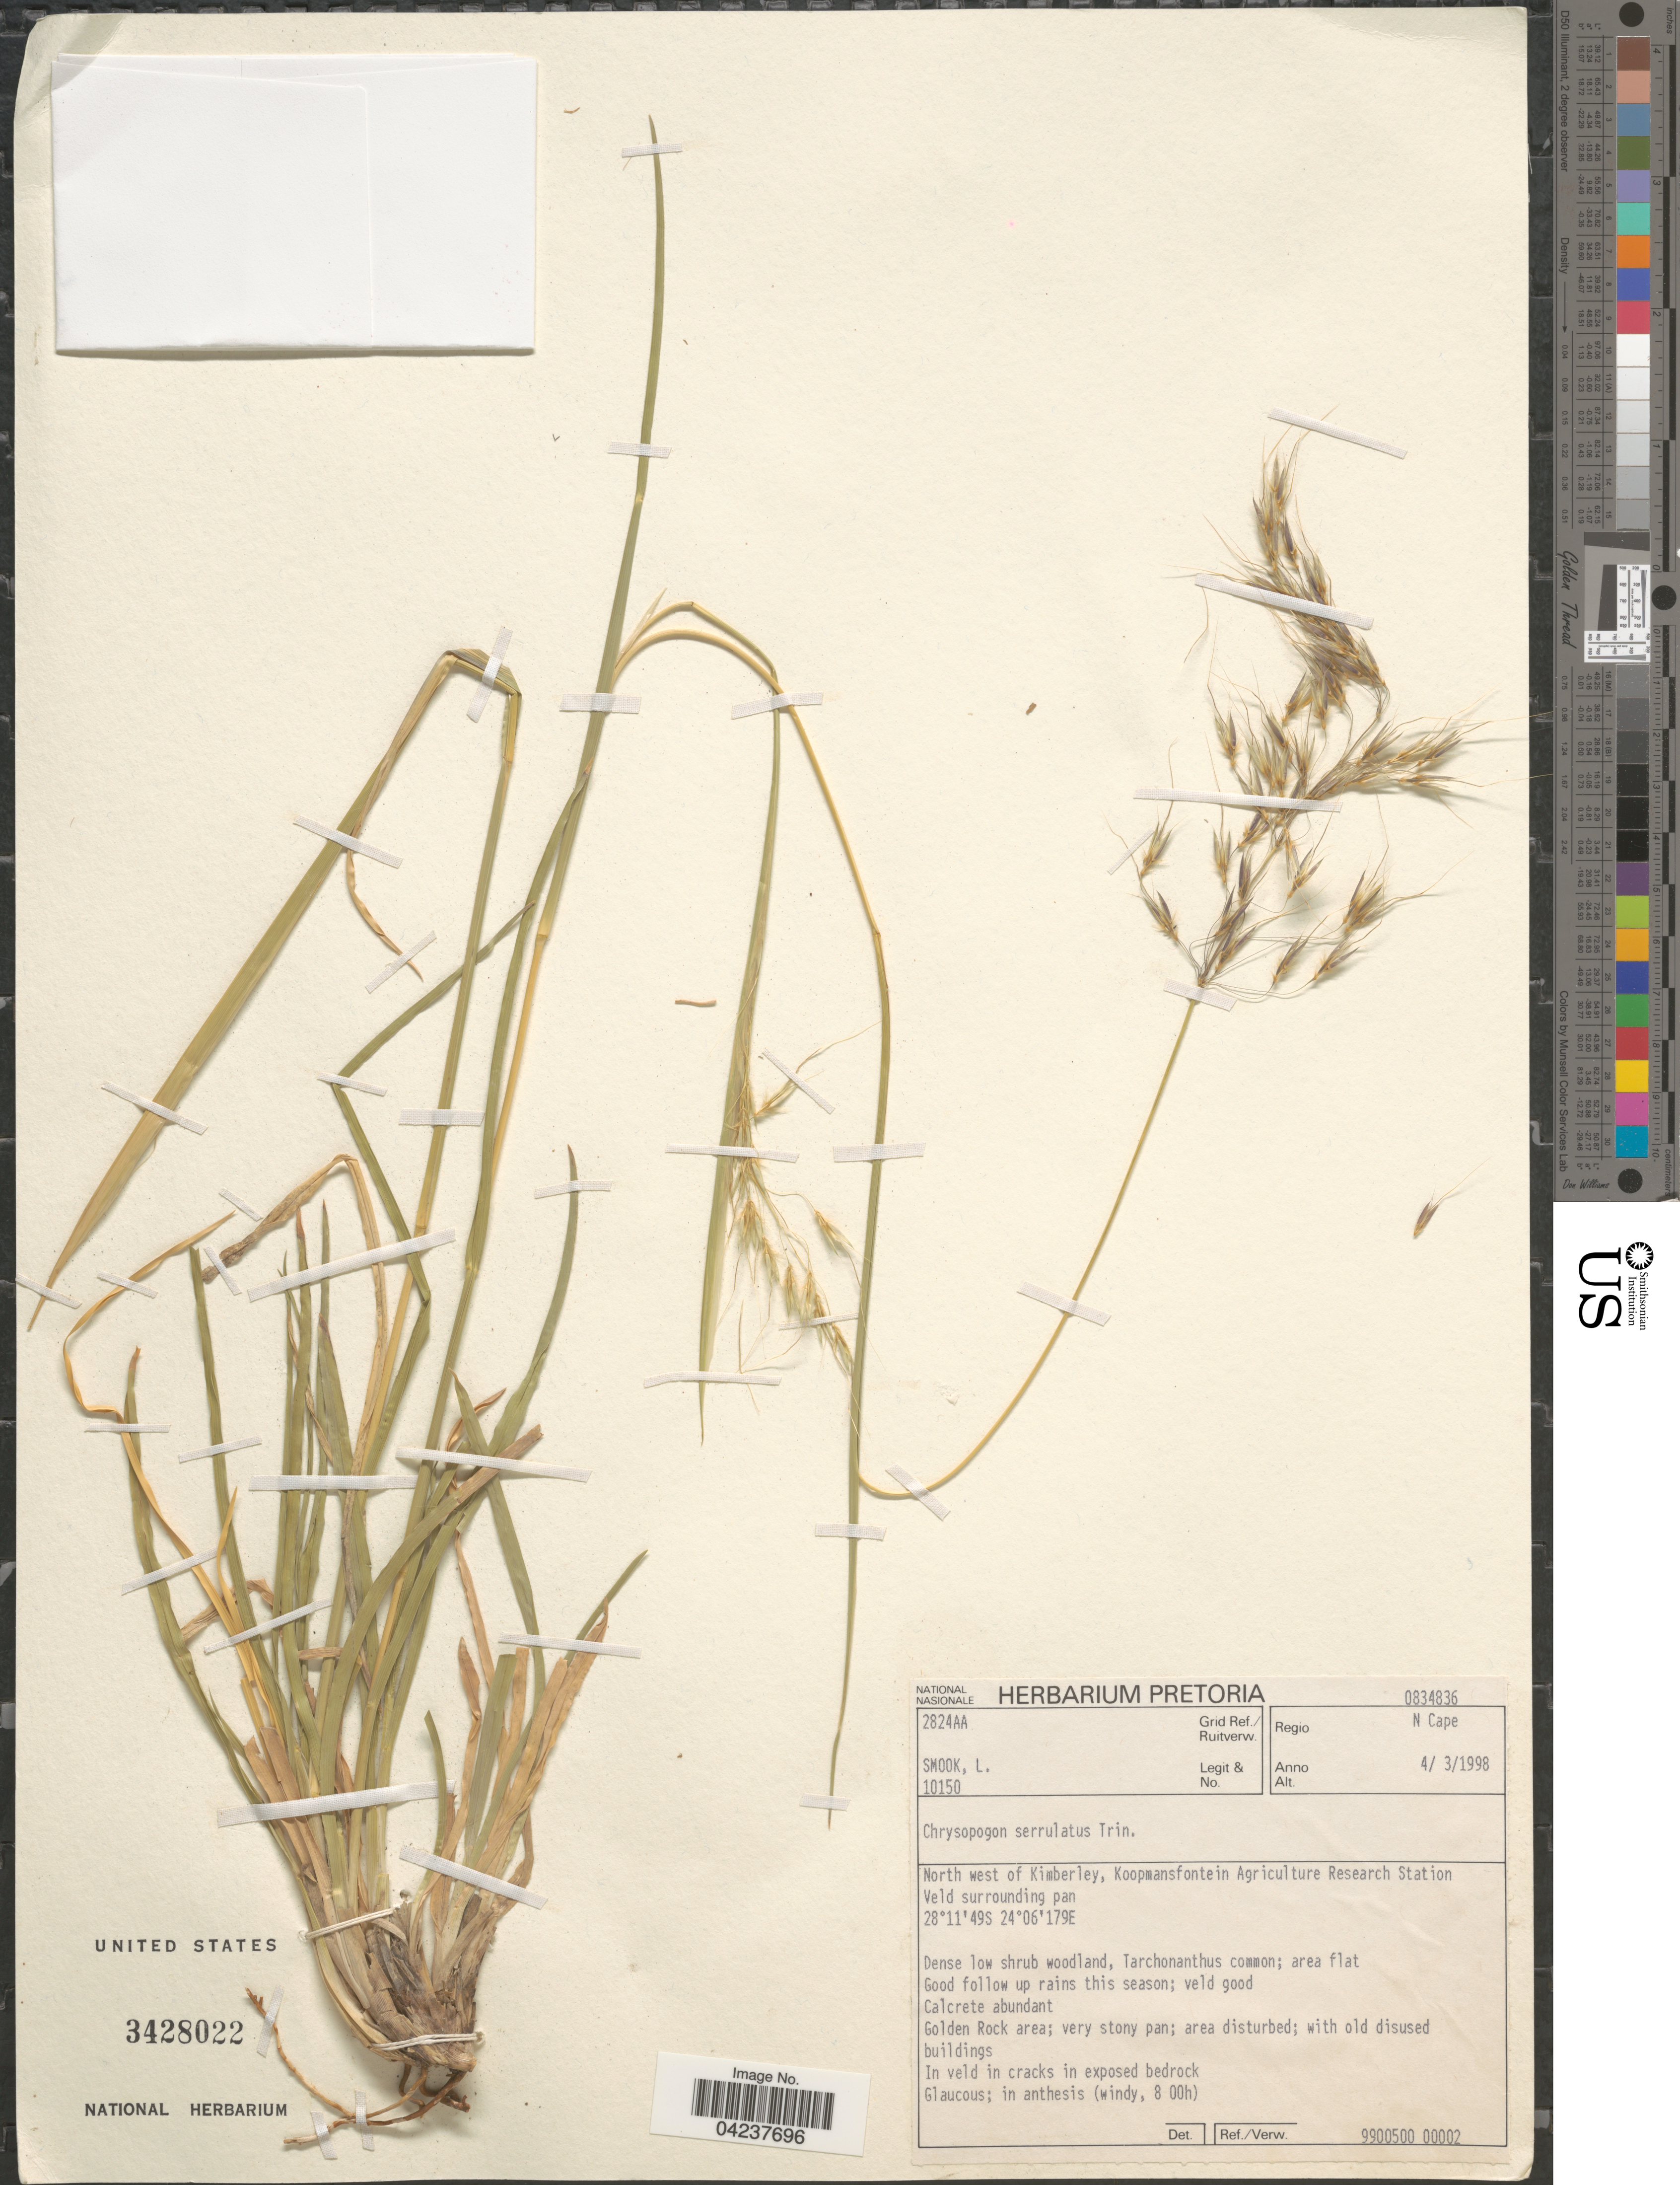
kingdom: Plantae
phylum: Tracheophyta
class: Liliopsida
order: Poales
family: Poaceae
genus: Chrysopogon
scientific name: Chrysopogon serrulatus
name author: Trin.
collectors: L. Smook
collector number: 10150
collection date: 1998-03-04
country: South Africa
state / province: Northern Cape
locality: Grid Ref./ Ruitverw. 2824AA. Regio N Cape. North west of Kimberley, Koopmansfontein Agriculture Research Station. Veld surrounding pan.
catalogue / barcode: US 3428022